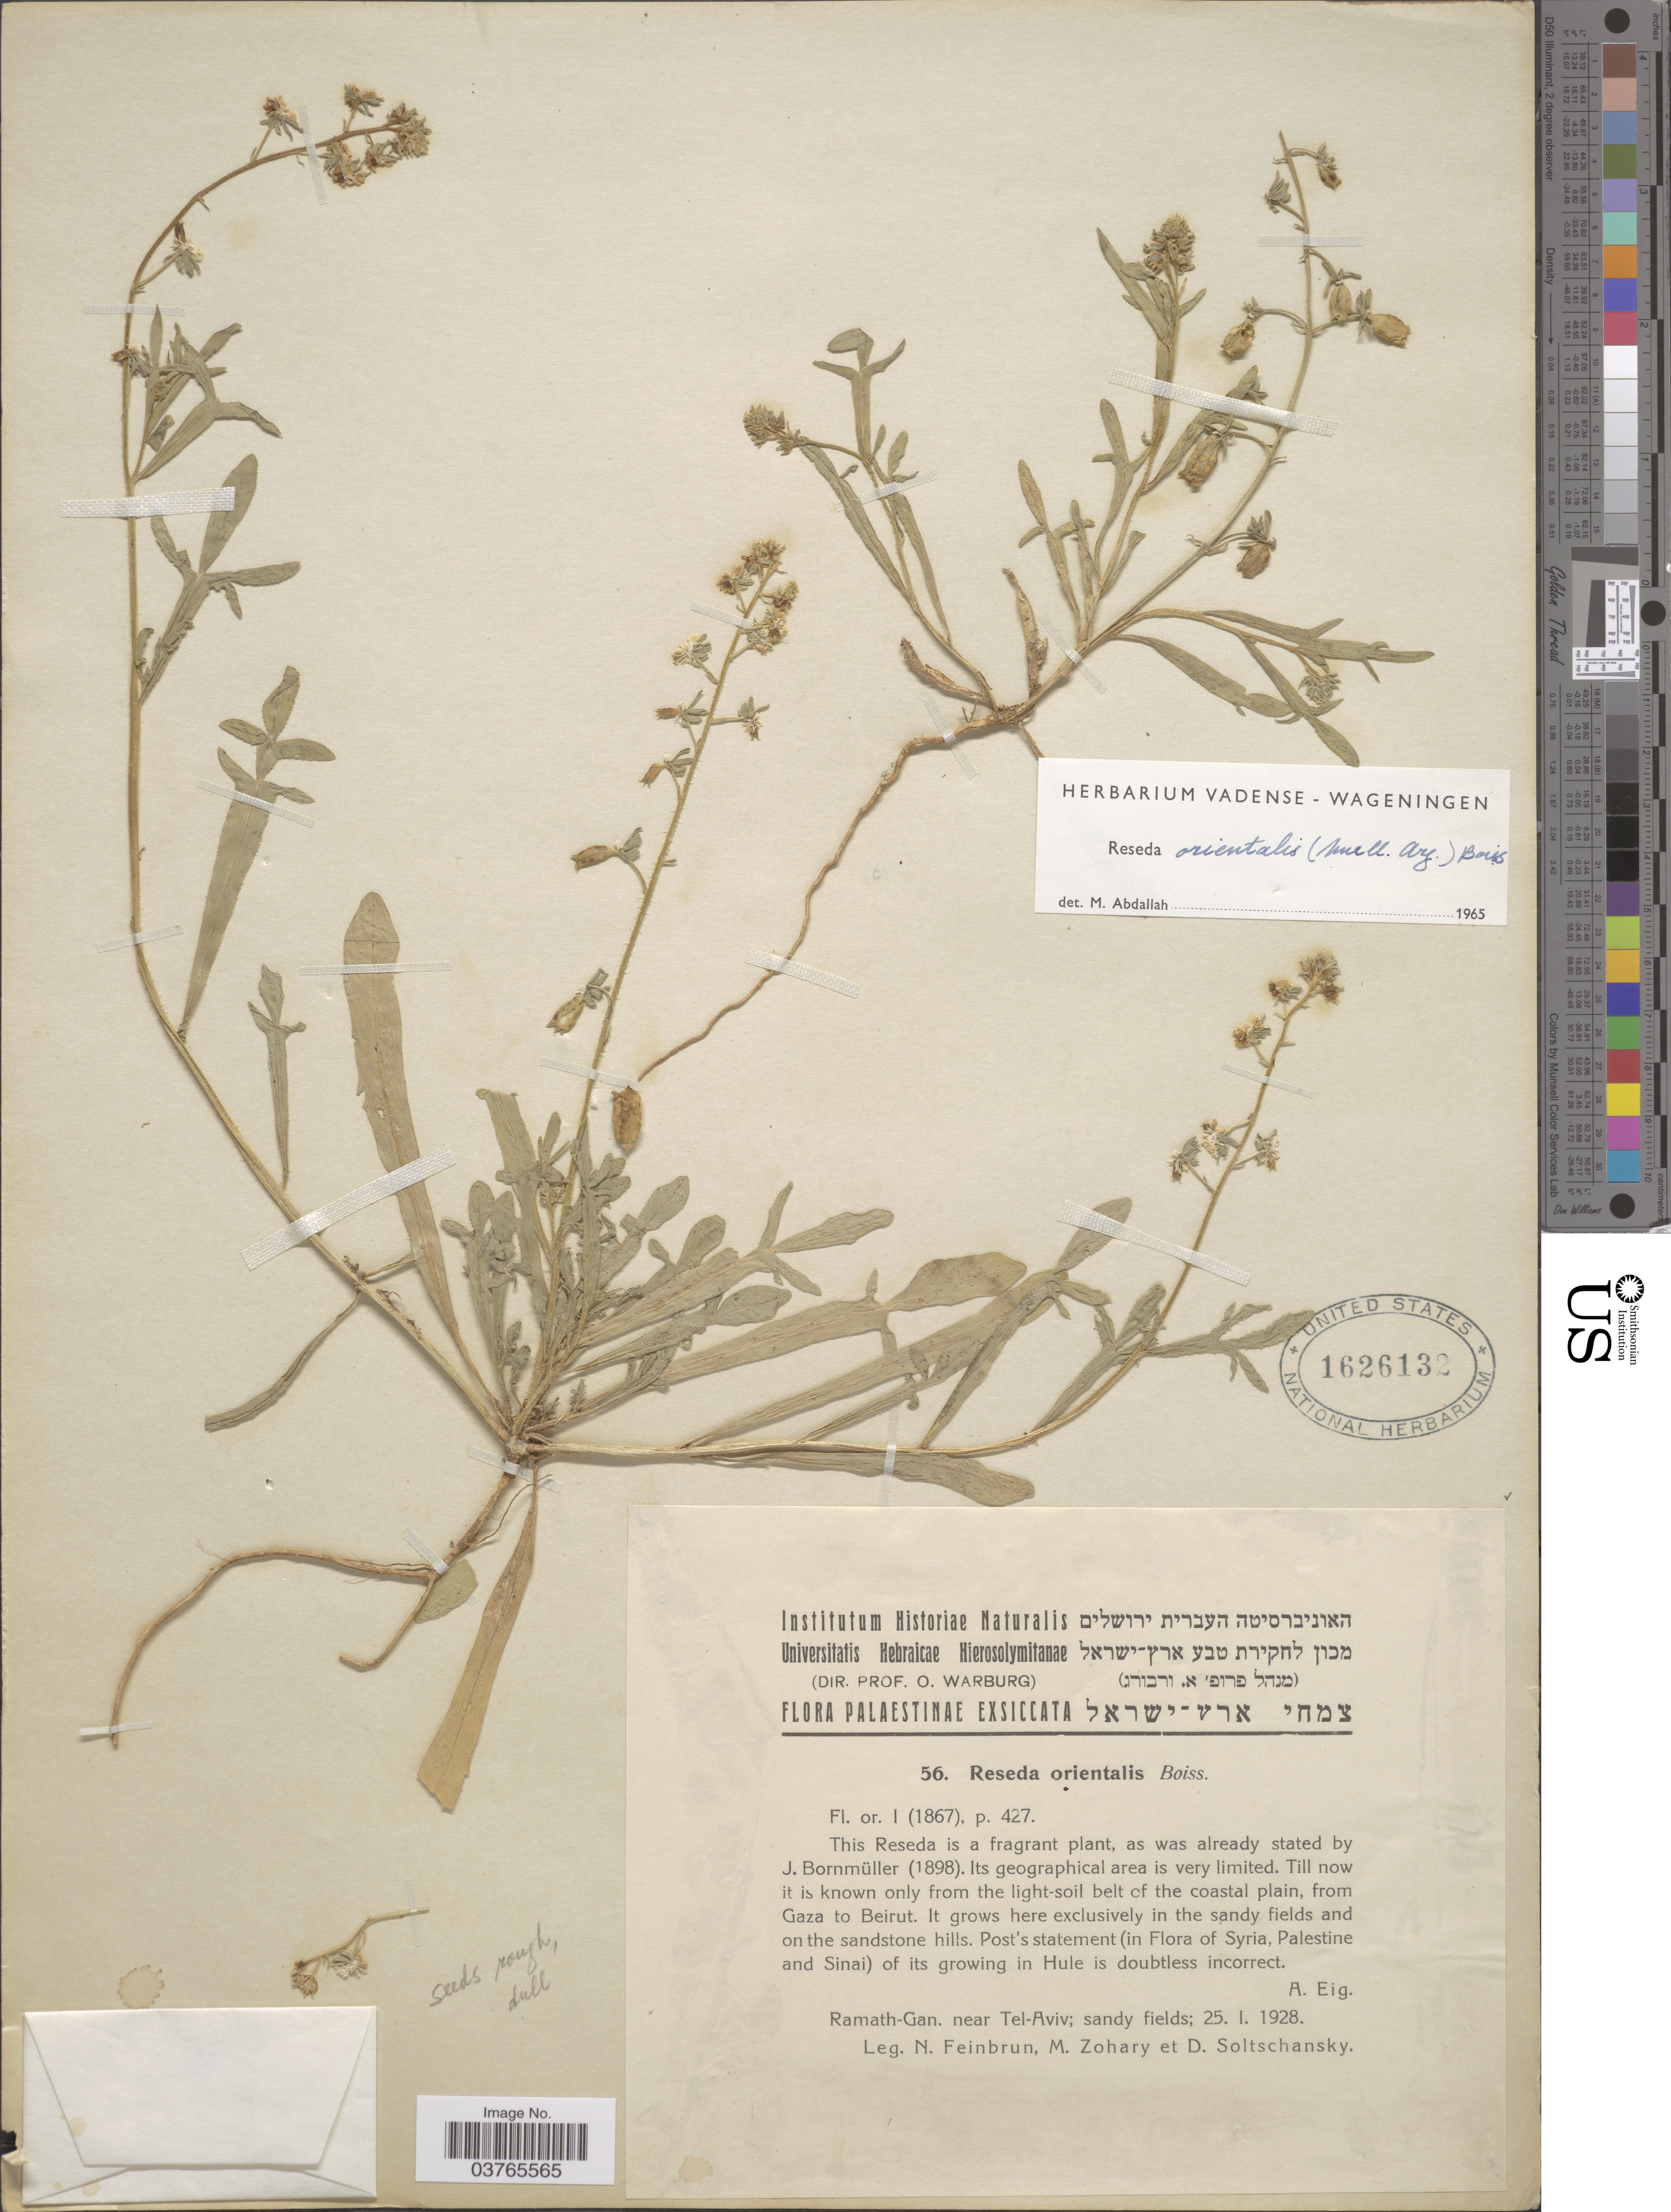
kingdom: Plantae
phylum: Tracheophyta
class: Magnoliopsida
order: Brassicales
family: Resedaceae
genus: Reseda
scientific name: Reseda orientalis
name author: (Müll. Arg.) Boiss.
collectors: N. Feinbrun, M. Zohary & D. Soltschansky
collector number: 56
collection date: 1928-01-25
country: Israel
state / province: Tel Aviv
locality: Palaestinae. Ramath-Gan. near Tel-Aviv.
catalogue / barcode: US 1626132